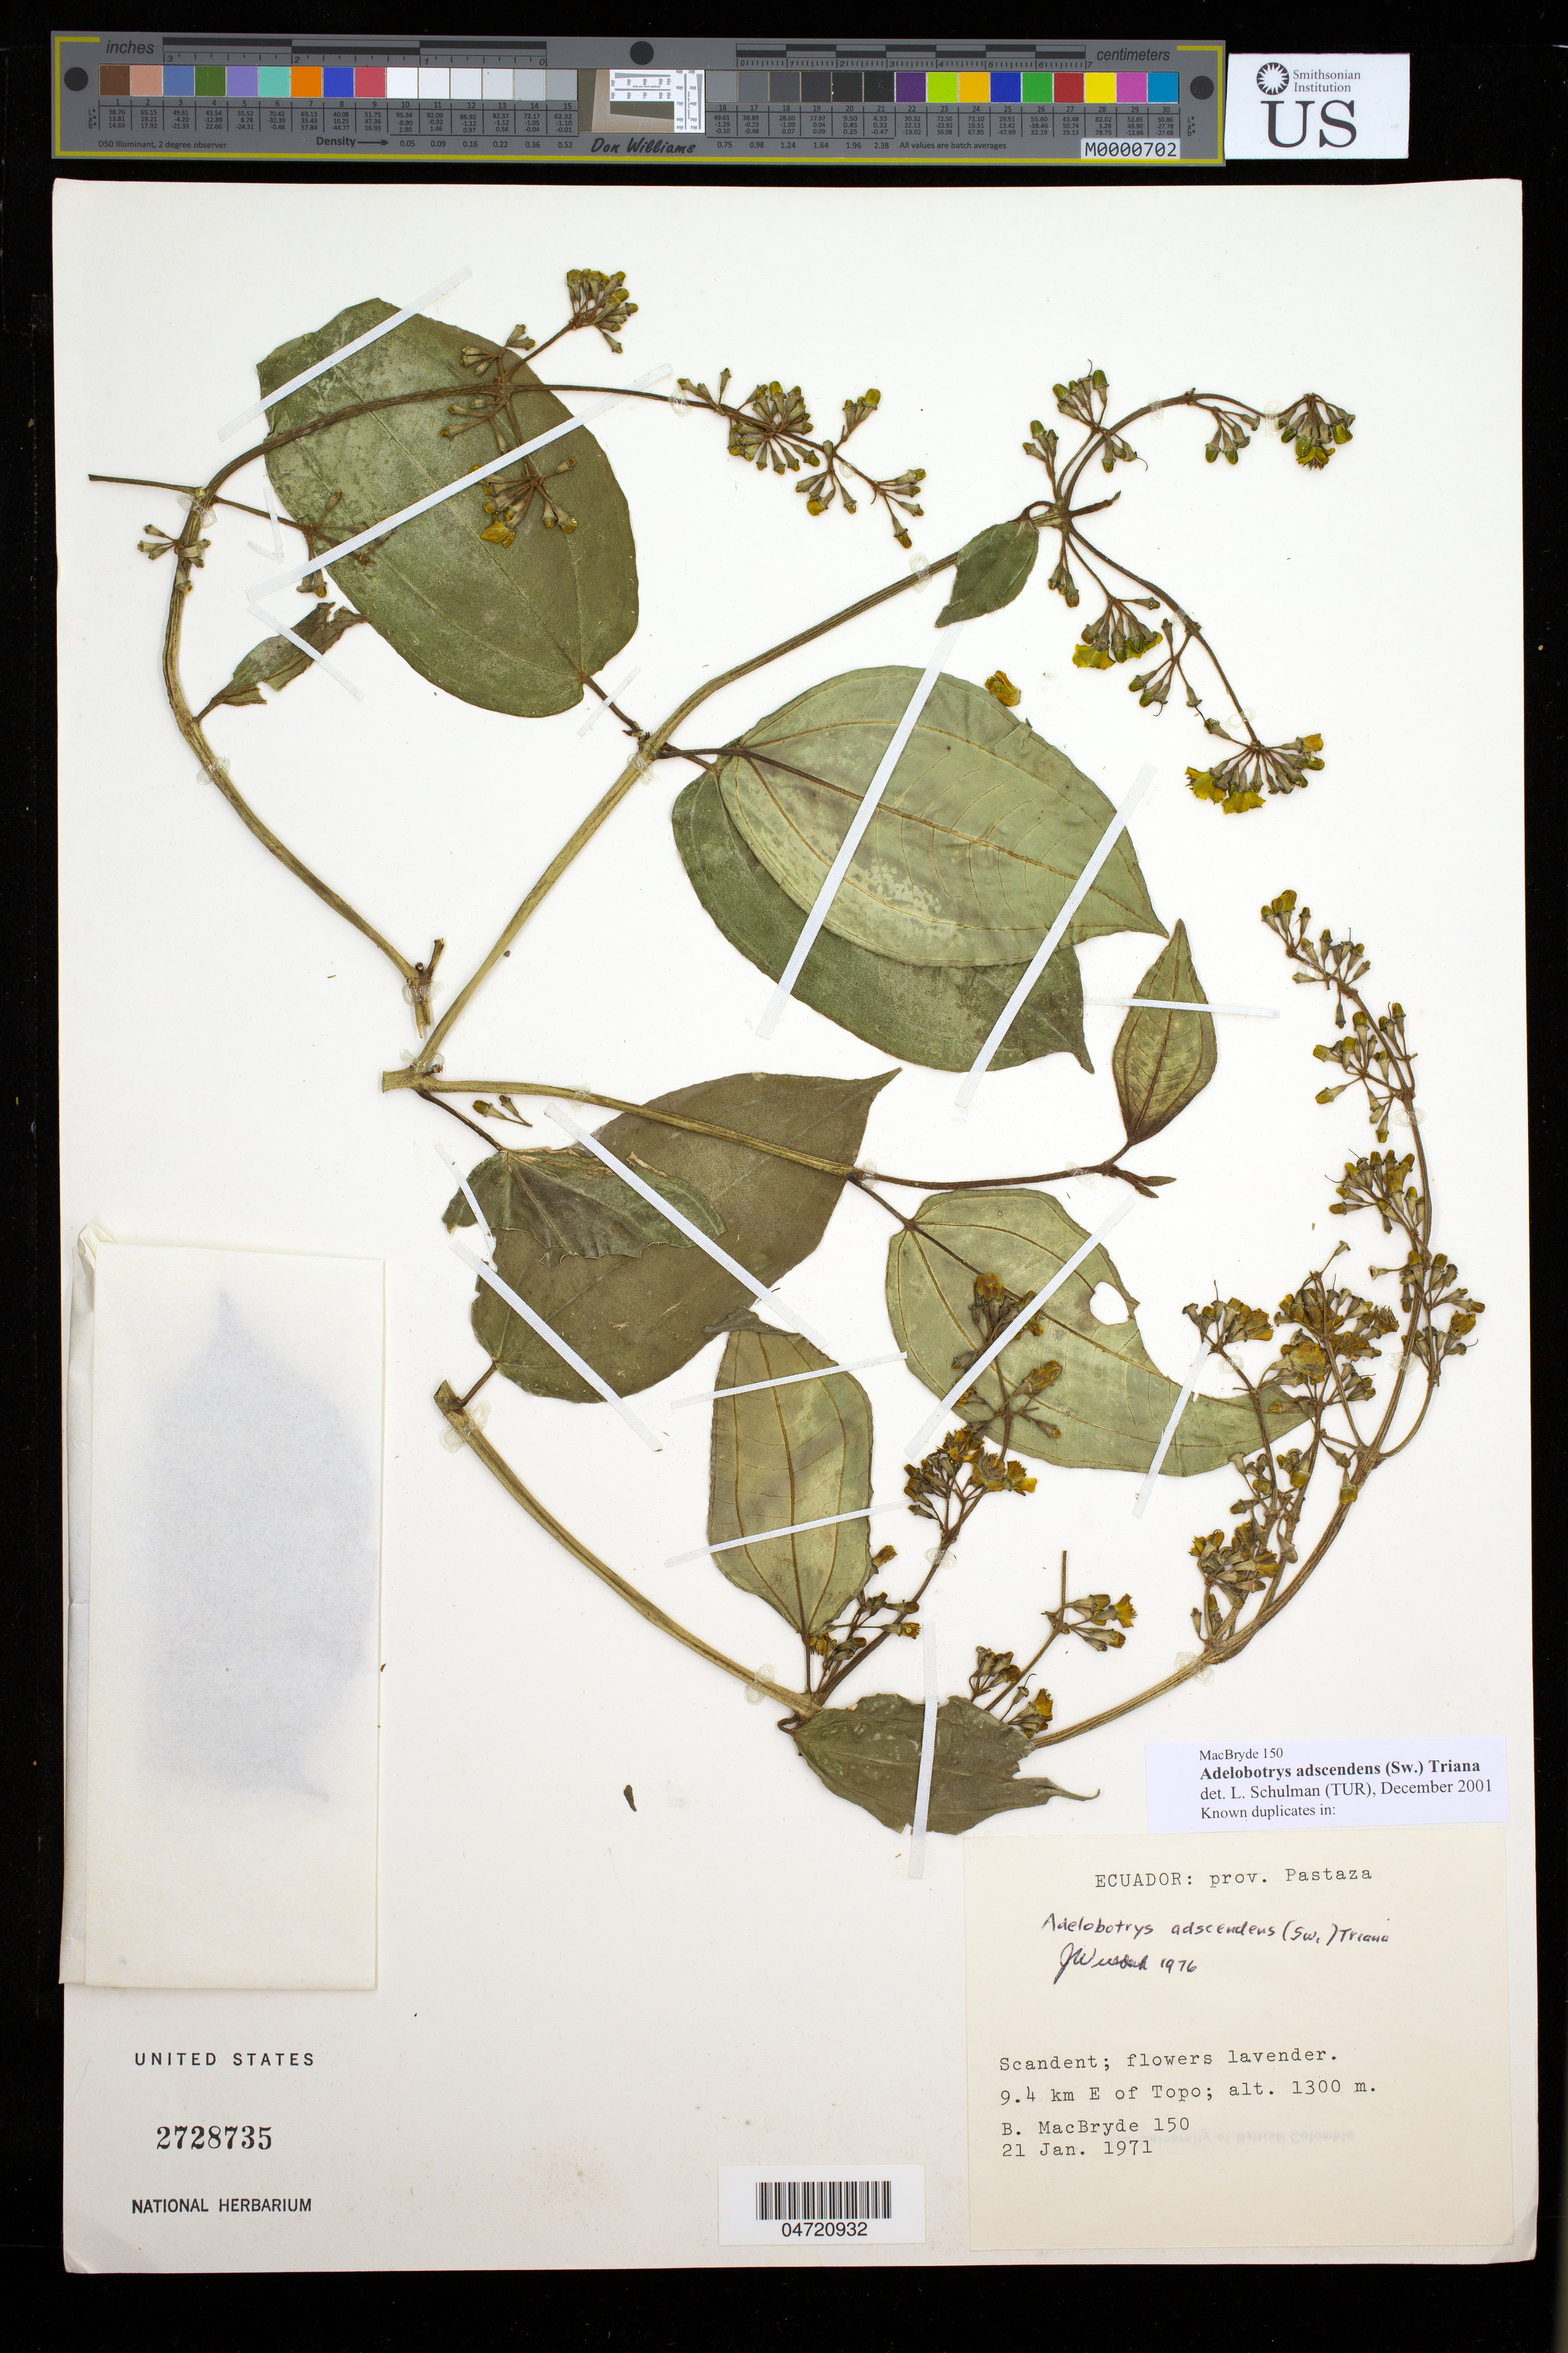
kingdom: Plantae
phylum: Tracheophyta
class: Magnoliopsida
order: Myrtales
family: Melastomataceae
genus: Adelobotrys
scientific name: Adelobotrys adscendens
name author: (Sw.) Triana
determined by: Schulman, Leif, (TUR), University of Turku (FINLAND)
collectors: B. MacBryde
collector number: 150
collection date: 1971-01-21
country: Ecuador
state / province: Pastaza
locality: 9.4 km E of Topo.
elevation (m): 1300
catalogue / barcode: US 2728735